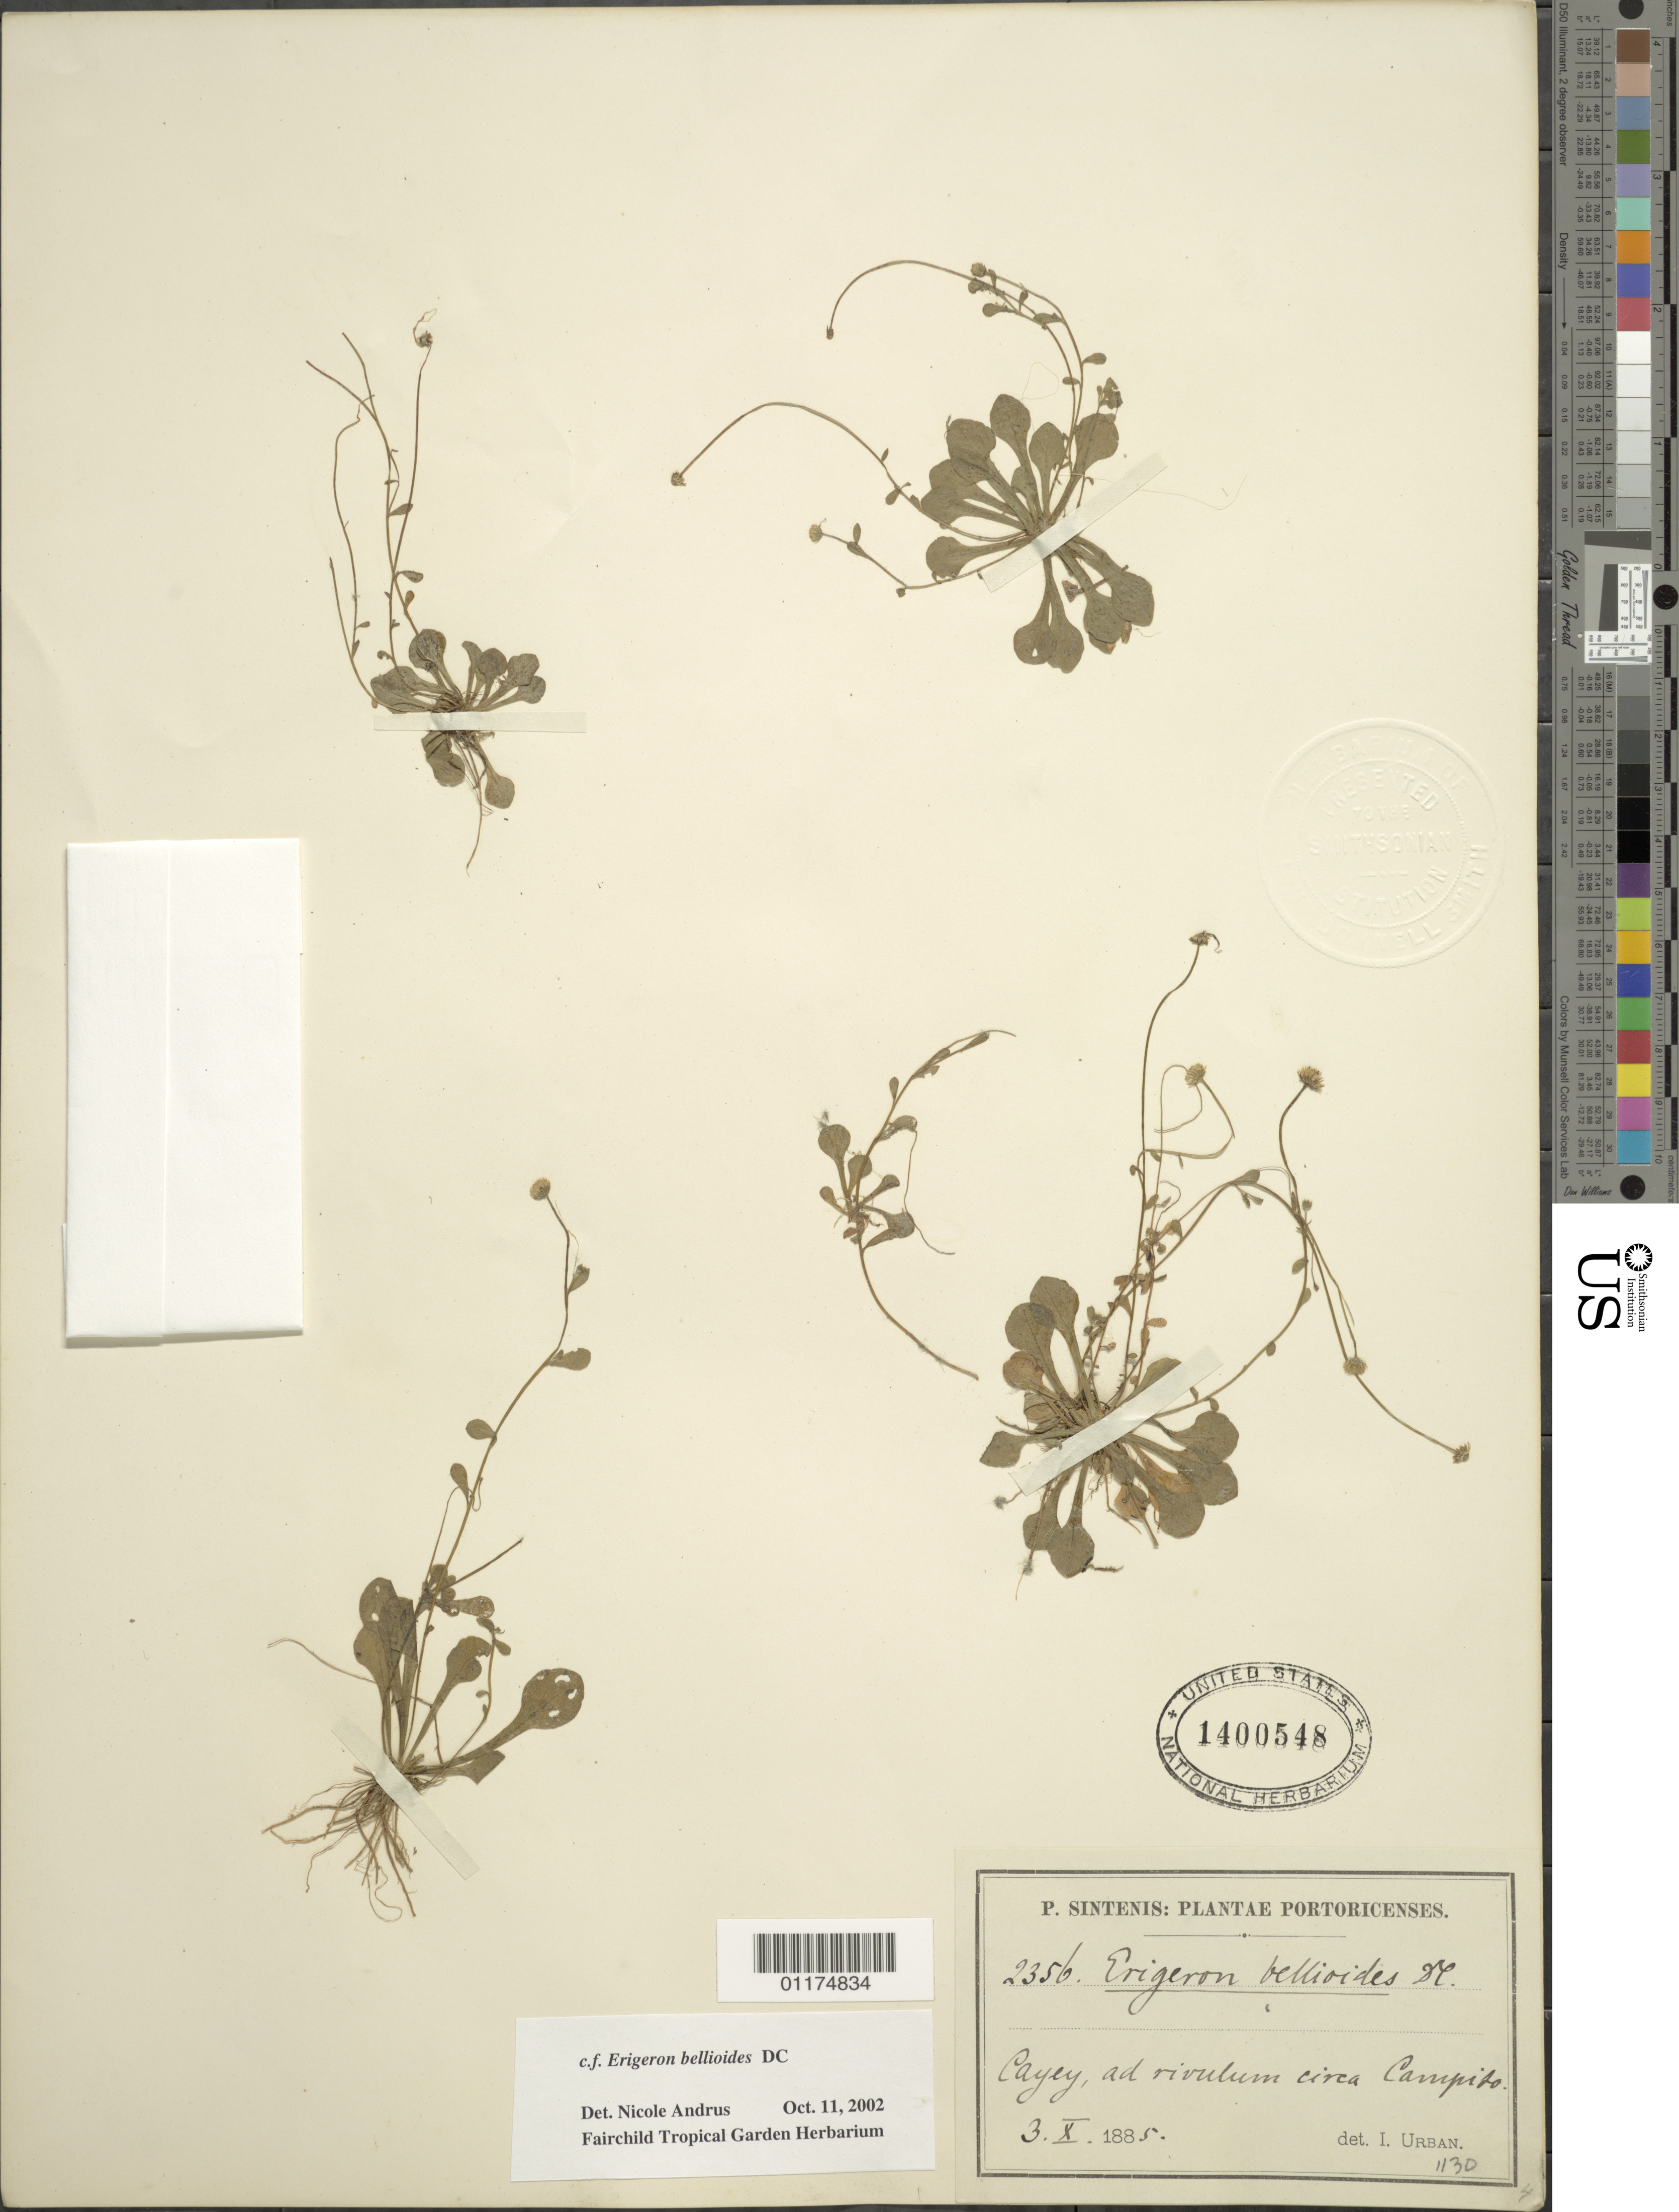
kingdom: Plantae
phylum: Tracheophyta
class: Magnoliopsida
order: Asterales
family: Asteraceae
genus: Erigeron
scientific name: Erigeron bellioides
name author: DC.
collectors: P. Sintenis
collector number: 2356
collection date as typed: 03 Oct 1885 or 10 Mar 1885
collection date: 1885-03-10 or 1885-10-03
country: Puerto Rico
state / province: Cayey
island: Puerto Rico I.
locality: ad rivulum circa Campito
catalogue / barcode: US 1400548